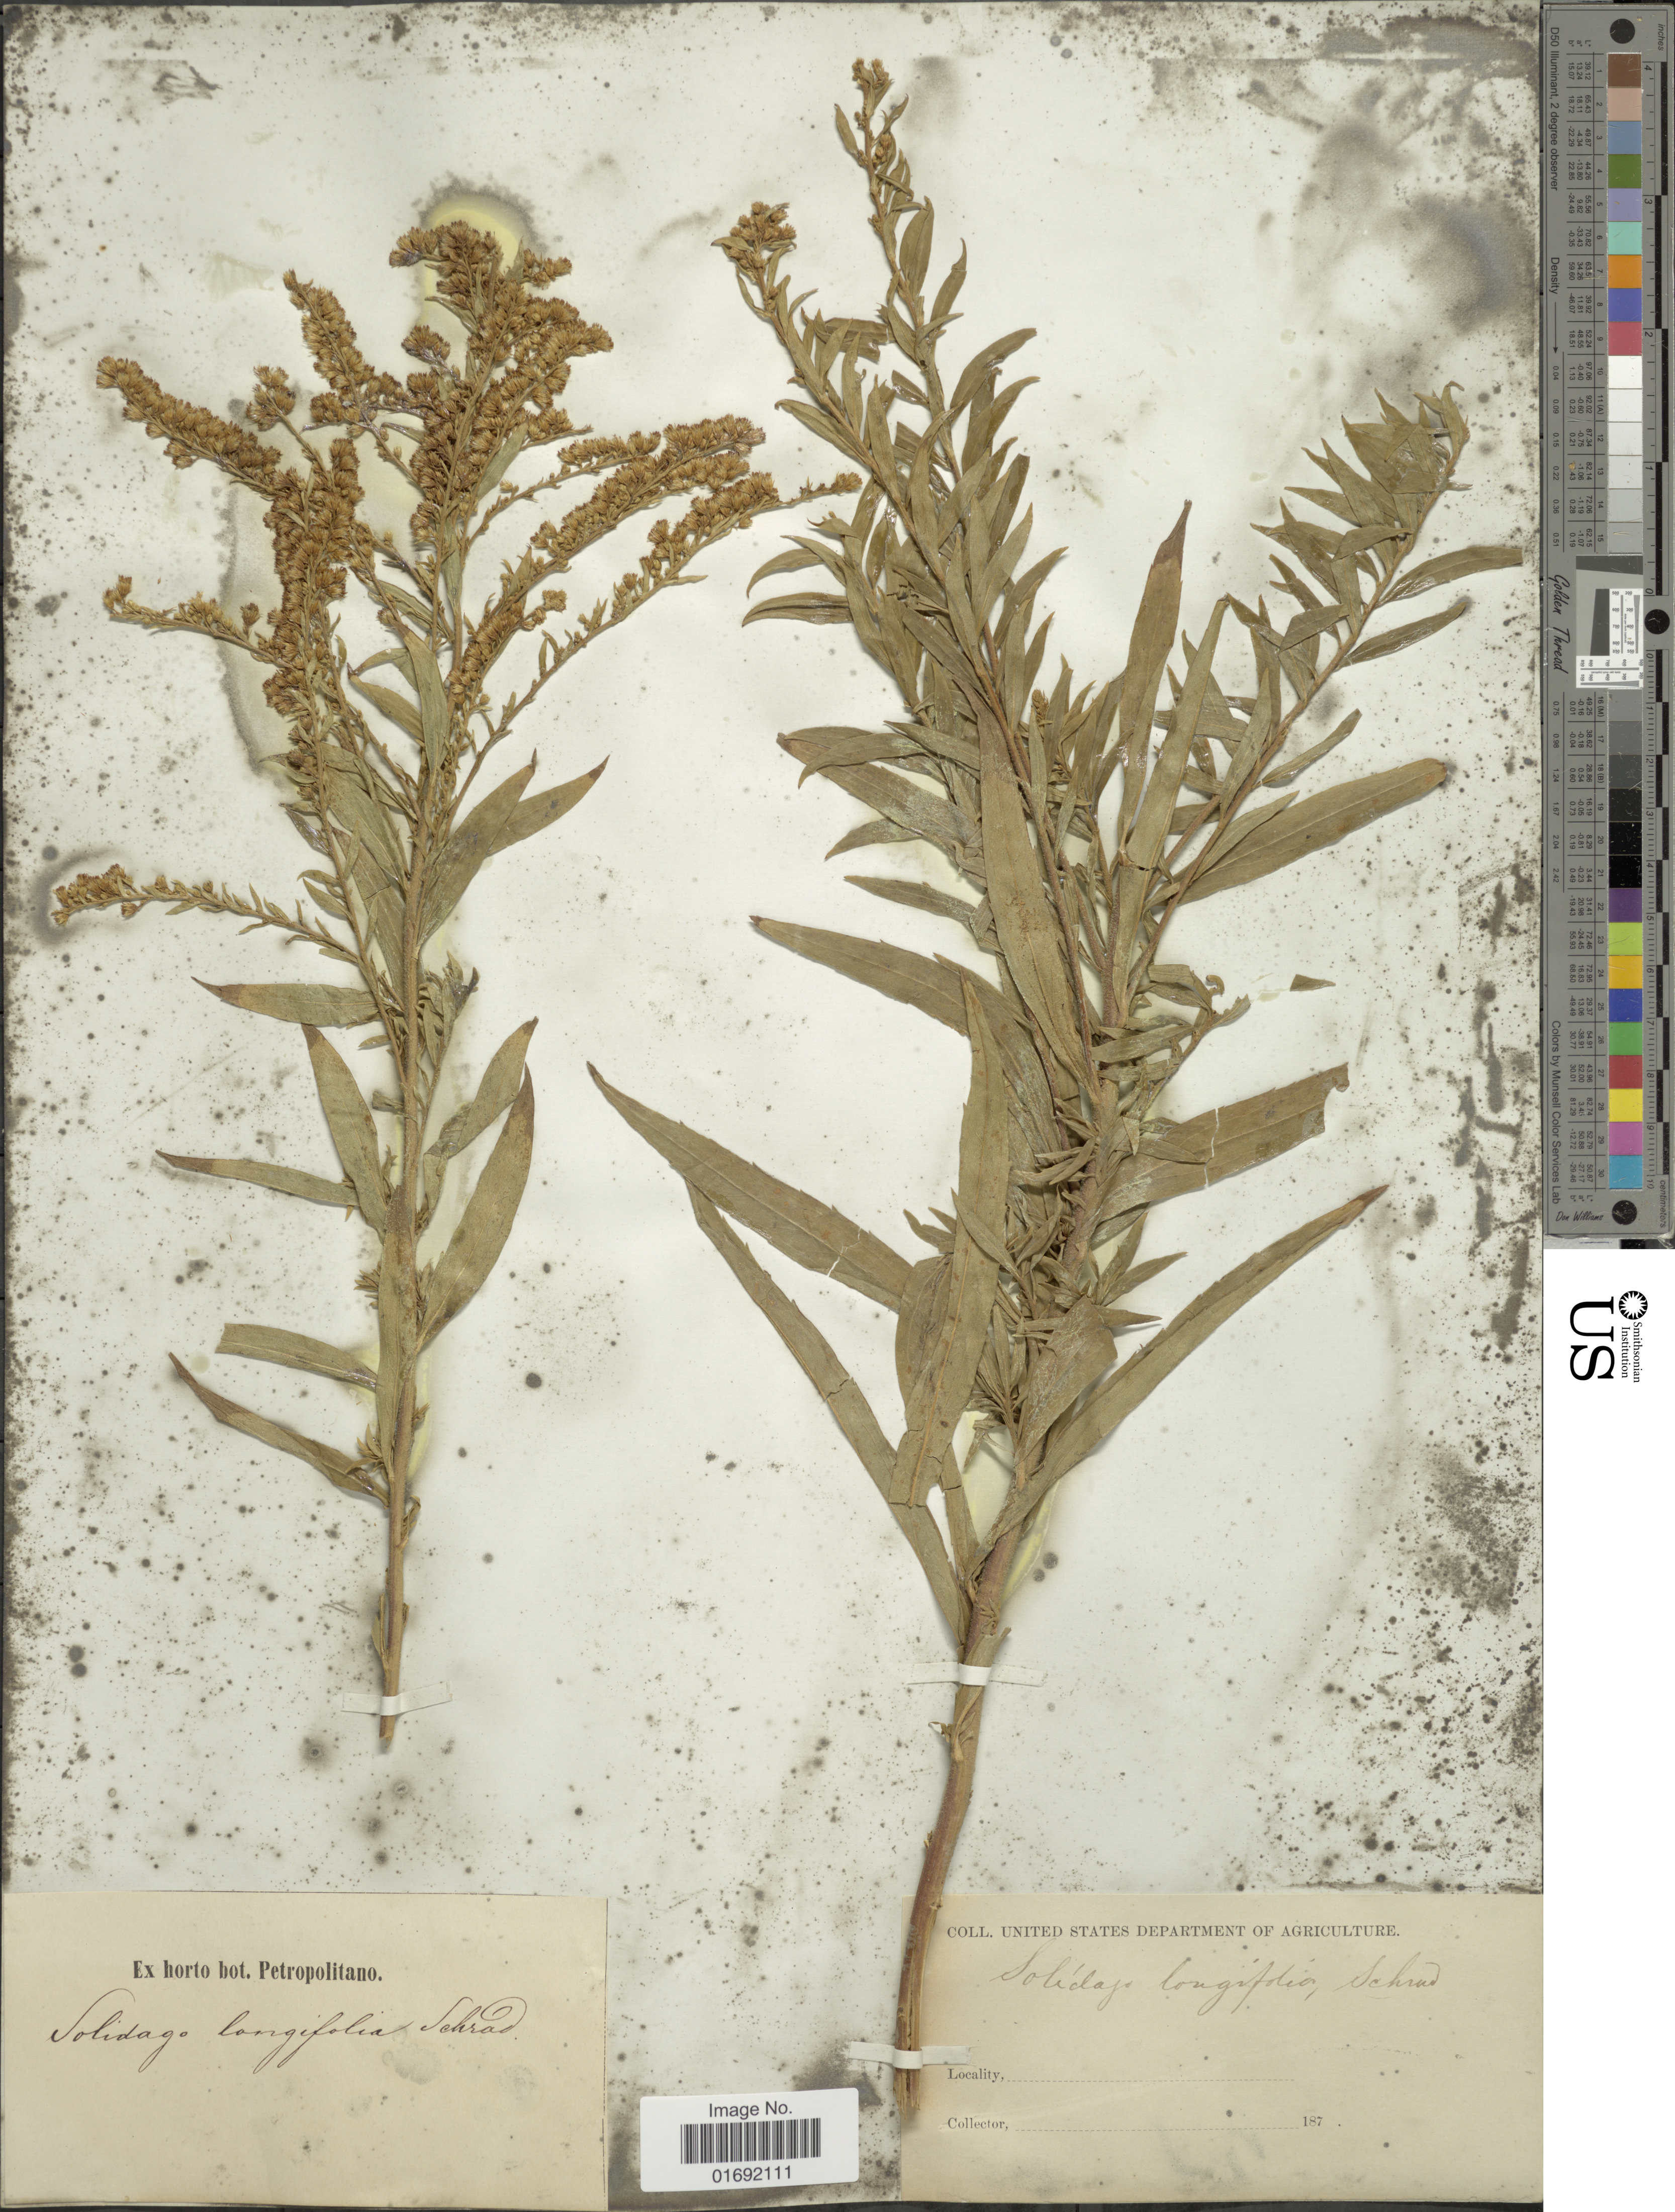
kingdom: Plantae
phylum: Tracheophyta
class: Magnoliopsida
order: Asterales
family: Asteraceae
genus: Solidago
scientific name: Solidago longifolia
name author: Schrad.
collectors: ex Horto Bot. Petropolitano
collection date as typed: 187